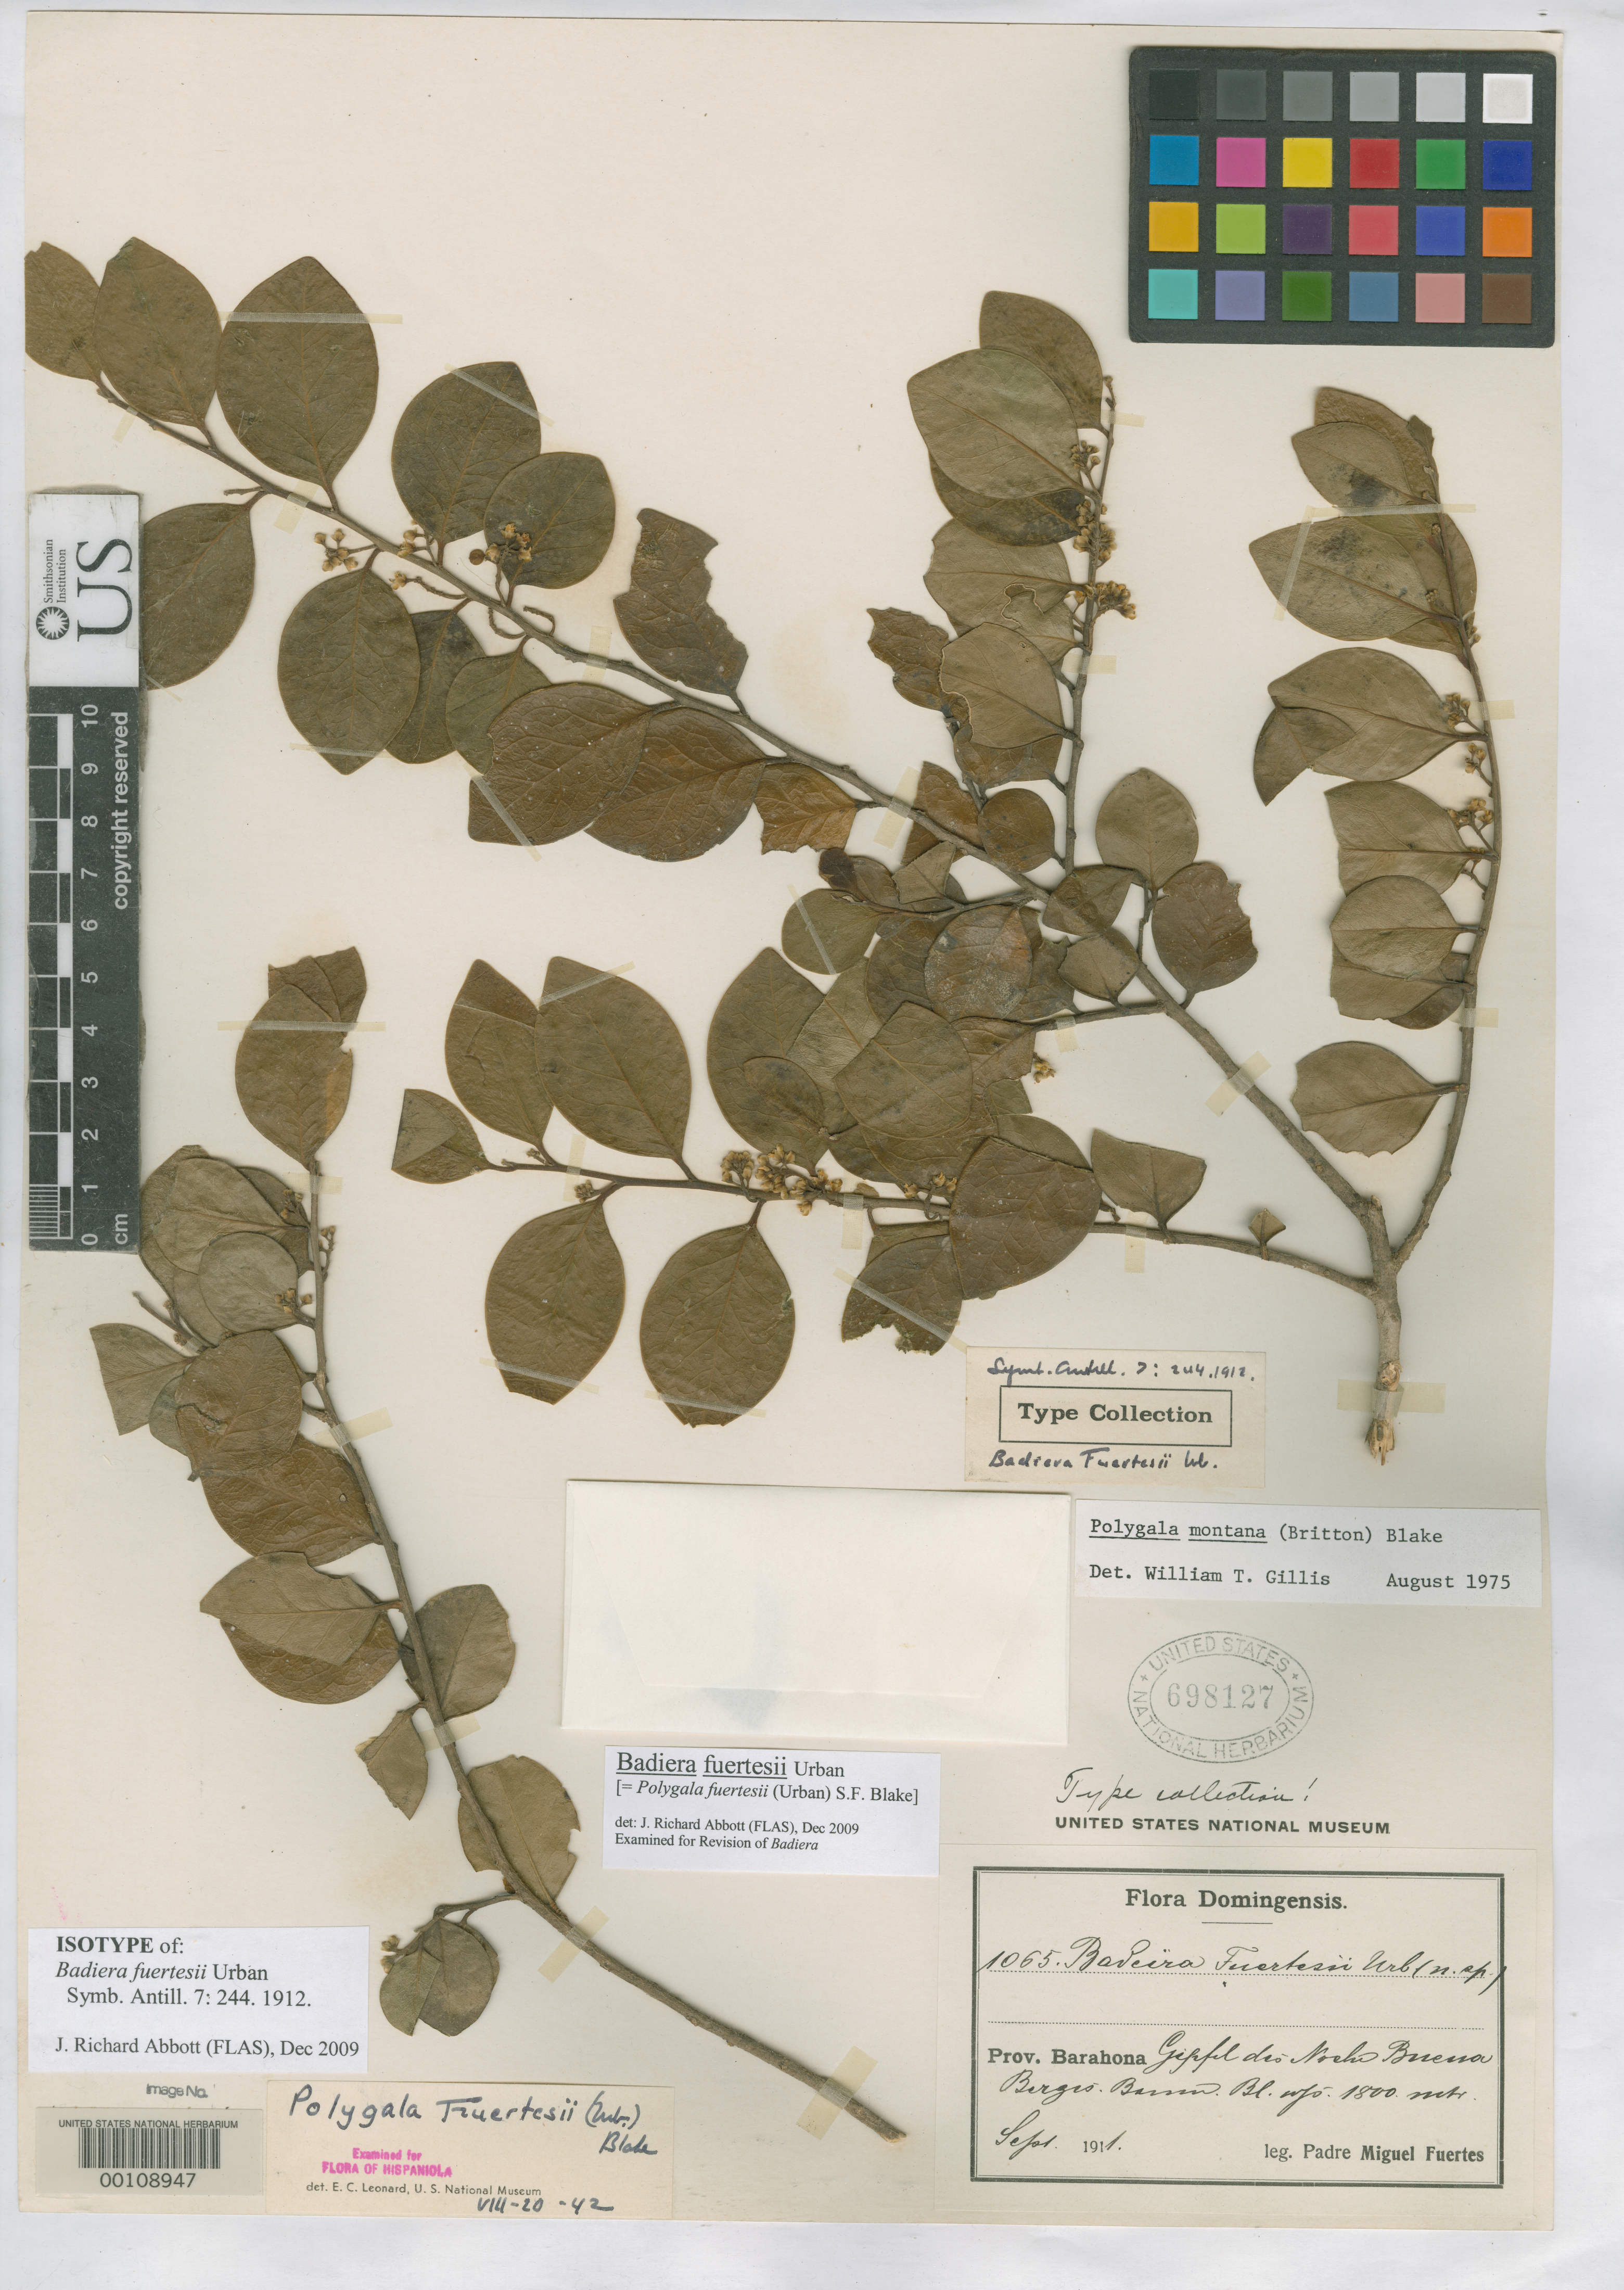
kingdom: Plantae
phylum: Tracheophyta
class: Magnoliopsida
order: Fabales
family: Polygalaceae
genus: Badiera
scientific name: Badiera fuertesii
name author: Urb.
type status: Isotype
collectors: M. D. Fuertes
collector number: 1065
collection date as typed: Sep 1911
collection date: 1911-09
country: Dominican Republic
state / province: Barahona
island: Hispaniola Island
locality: Noche Buena.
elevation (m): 1800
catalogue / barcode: US 698127